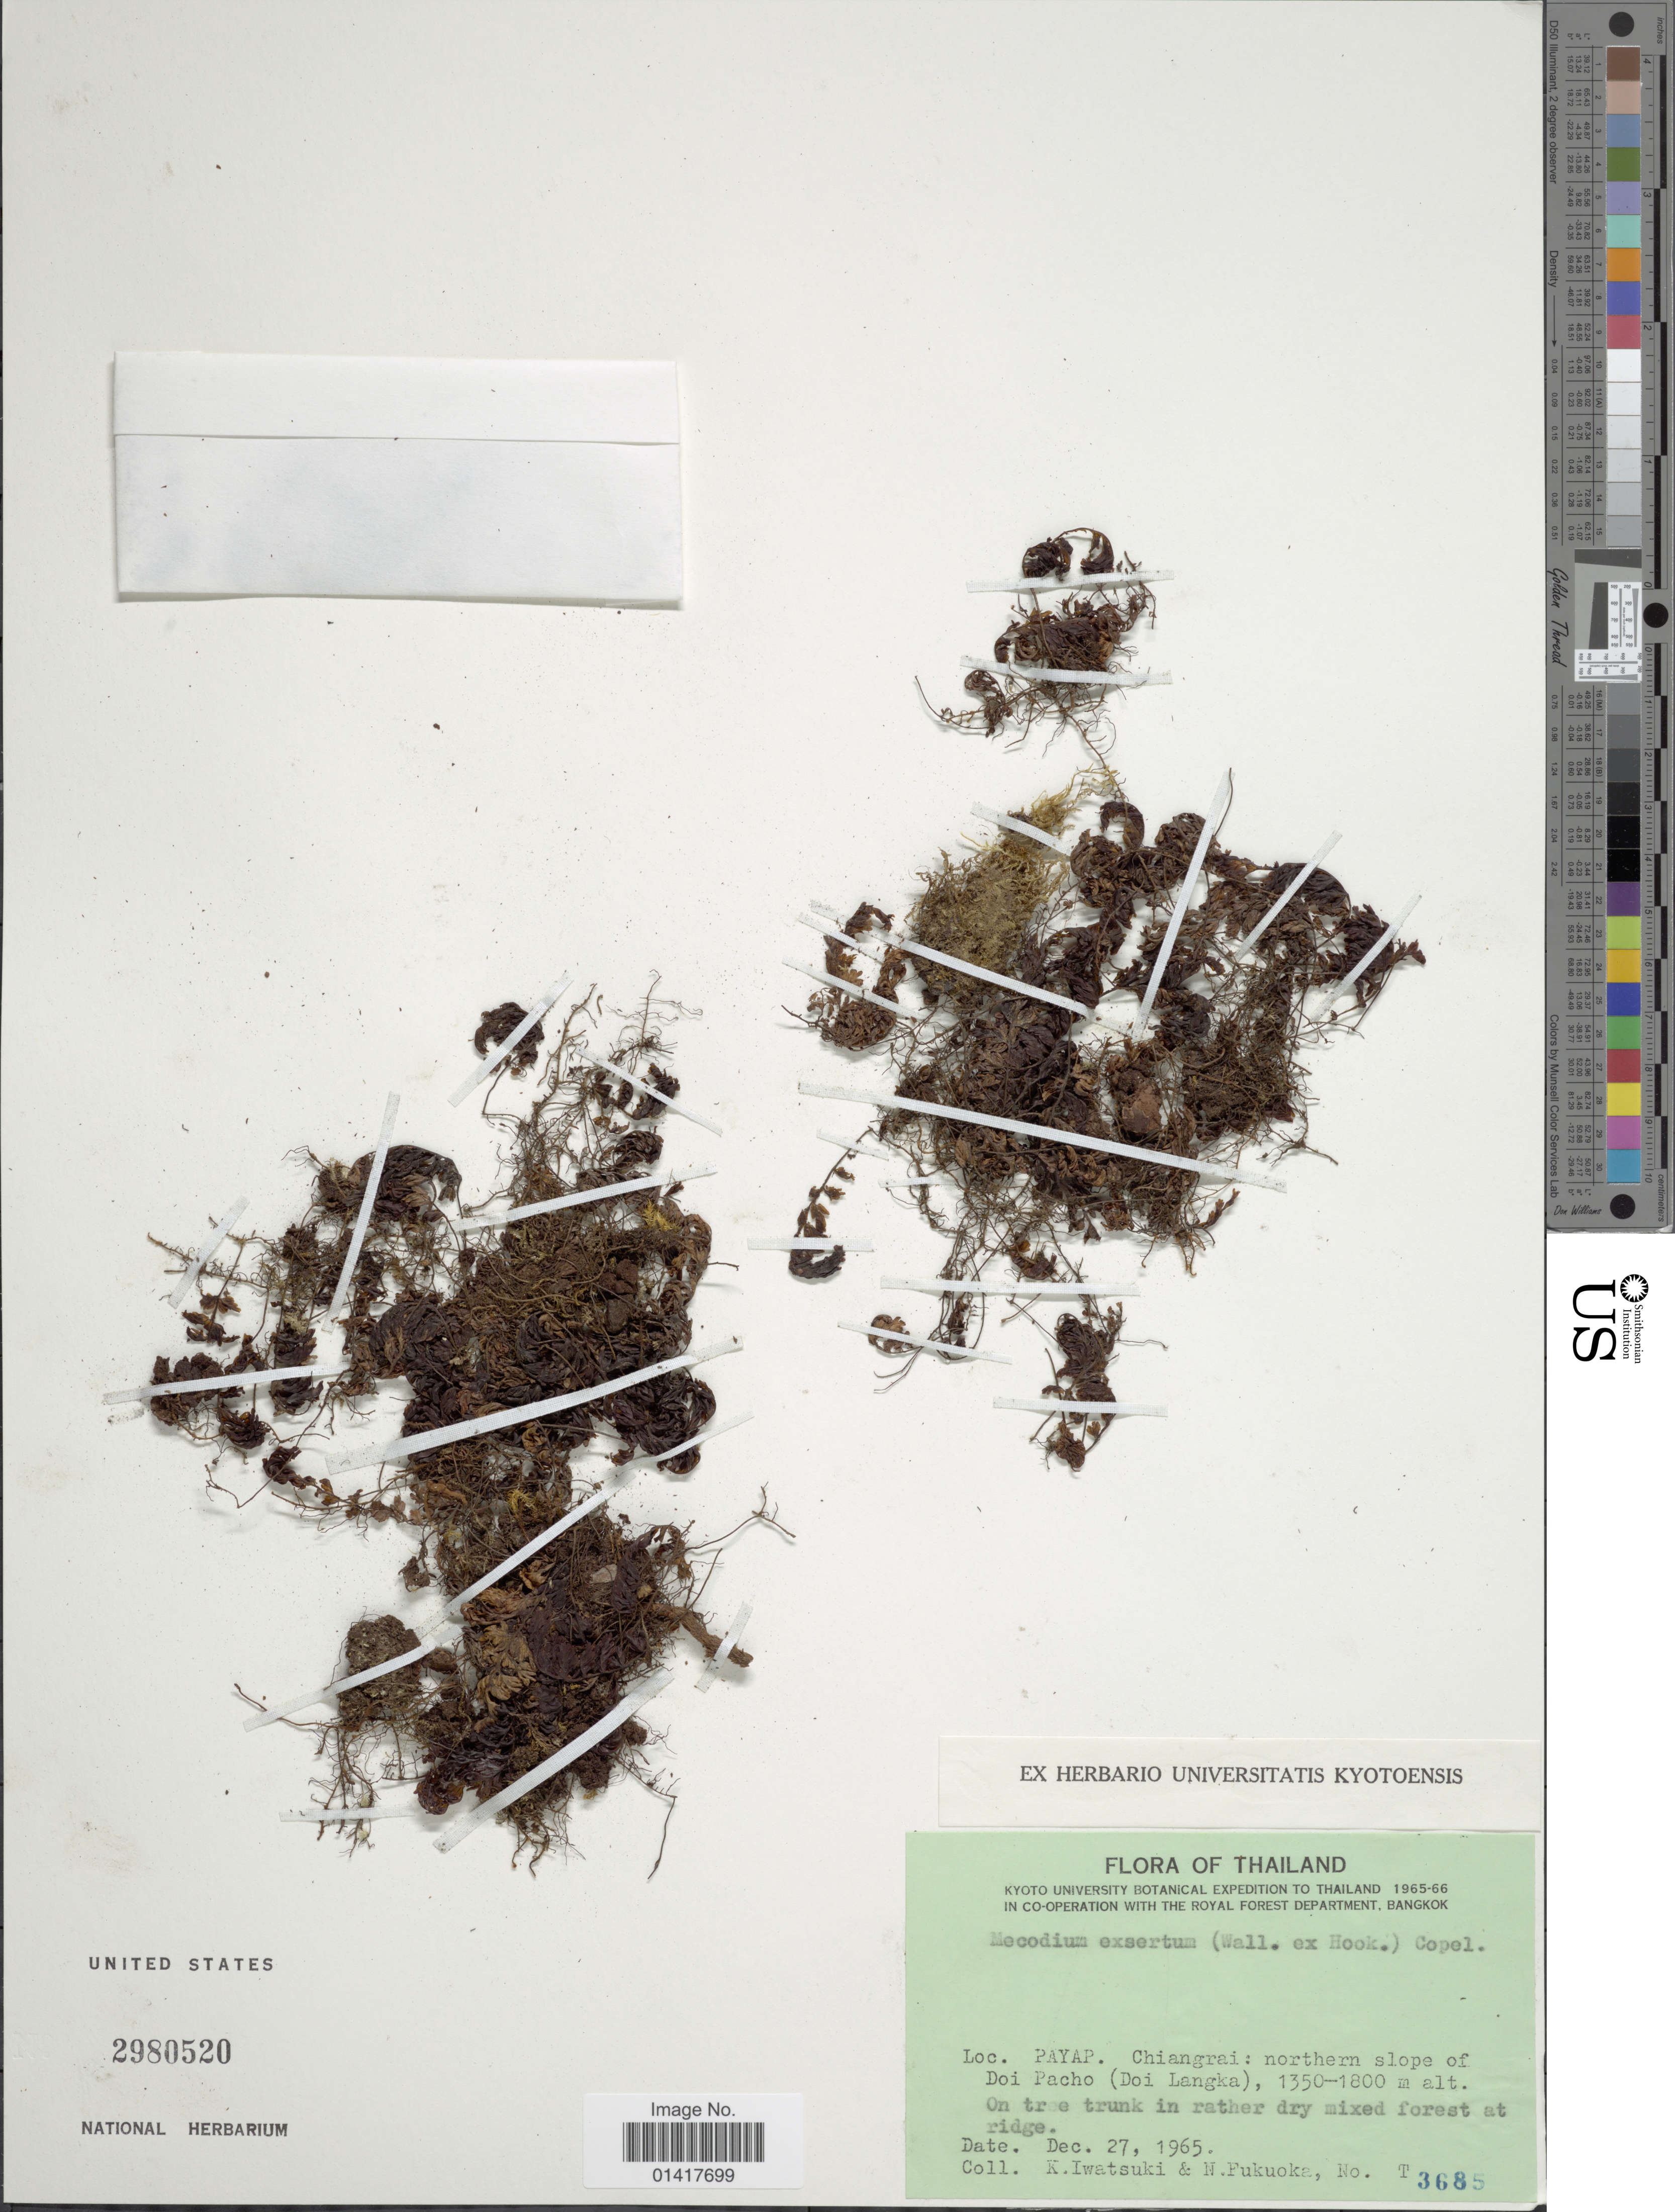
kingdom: Plantae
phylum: Tracheophyta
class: Polypodiopsida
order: Hymenophyllales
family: Hymenophyllaceae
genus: Hymenophyllum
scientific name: Hymenophyllum exsertum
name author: Wall. ex Hook.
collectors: K. Iwatsuki & N. Fukuoka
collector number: T 3685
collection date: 1965-12-27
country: Thailand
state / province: Chiang Rai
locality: Patayp. Chiangrai: northern slope of Doi Pacho (Doi Langka)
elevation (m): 1350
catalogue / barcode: US 2980520